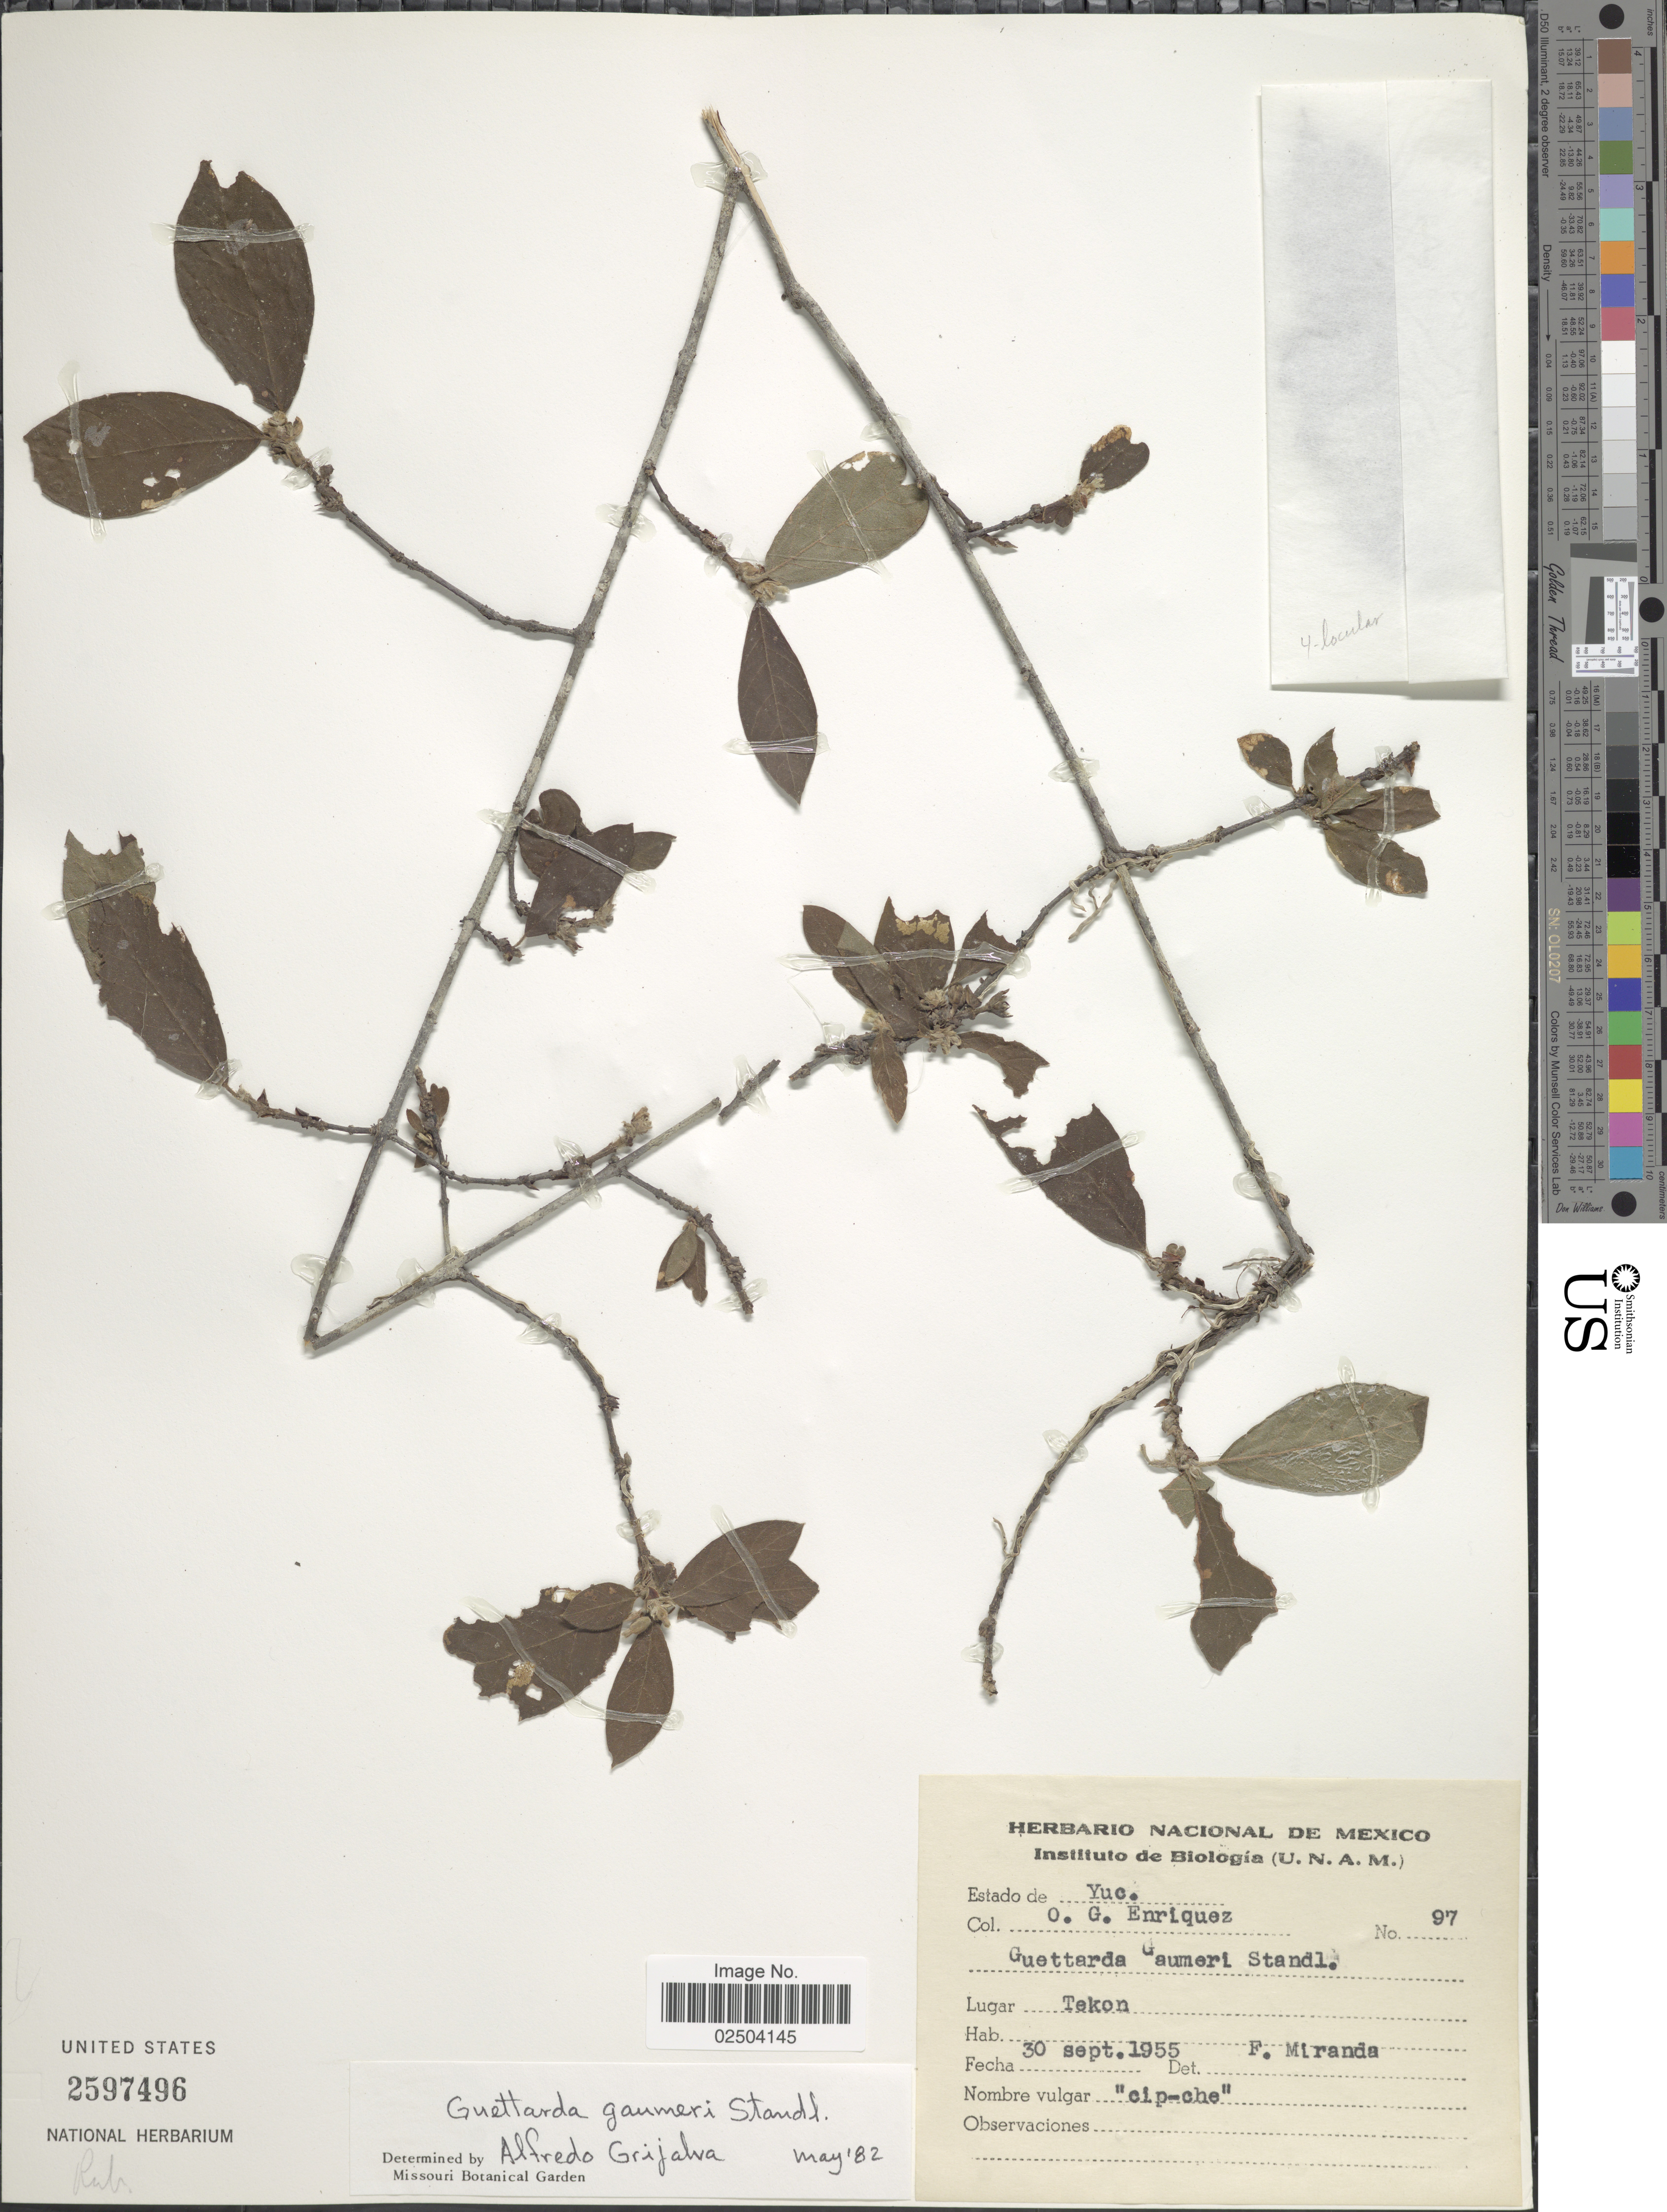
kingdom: Plantae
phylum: Tracheophyta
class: Magnoliopsida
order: Gentianales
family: Rubiaceae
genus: Guettarda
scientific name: Guettarda gaumeri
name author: Standl.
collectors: O. Enriquez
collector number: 97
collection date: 1955-09-30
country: Mexico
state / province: Yucatán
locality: Yuc. Tekon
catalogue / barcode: US 2597496